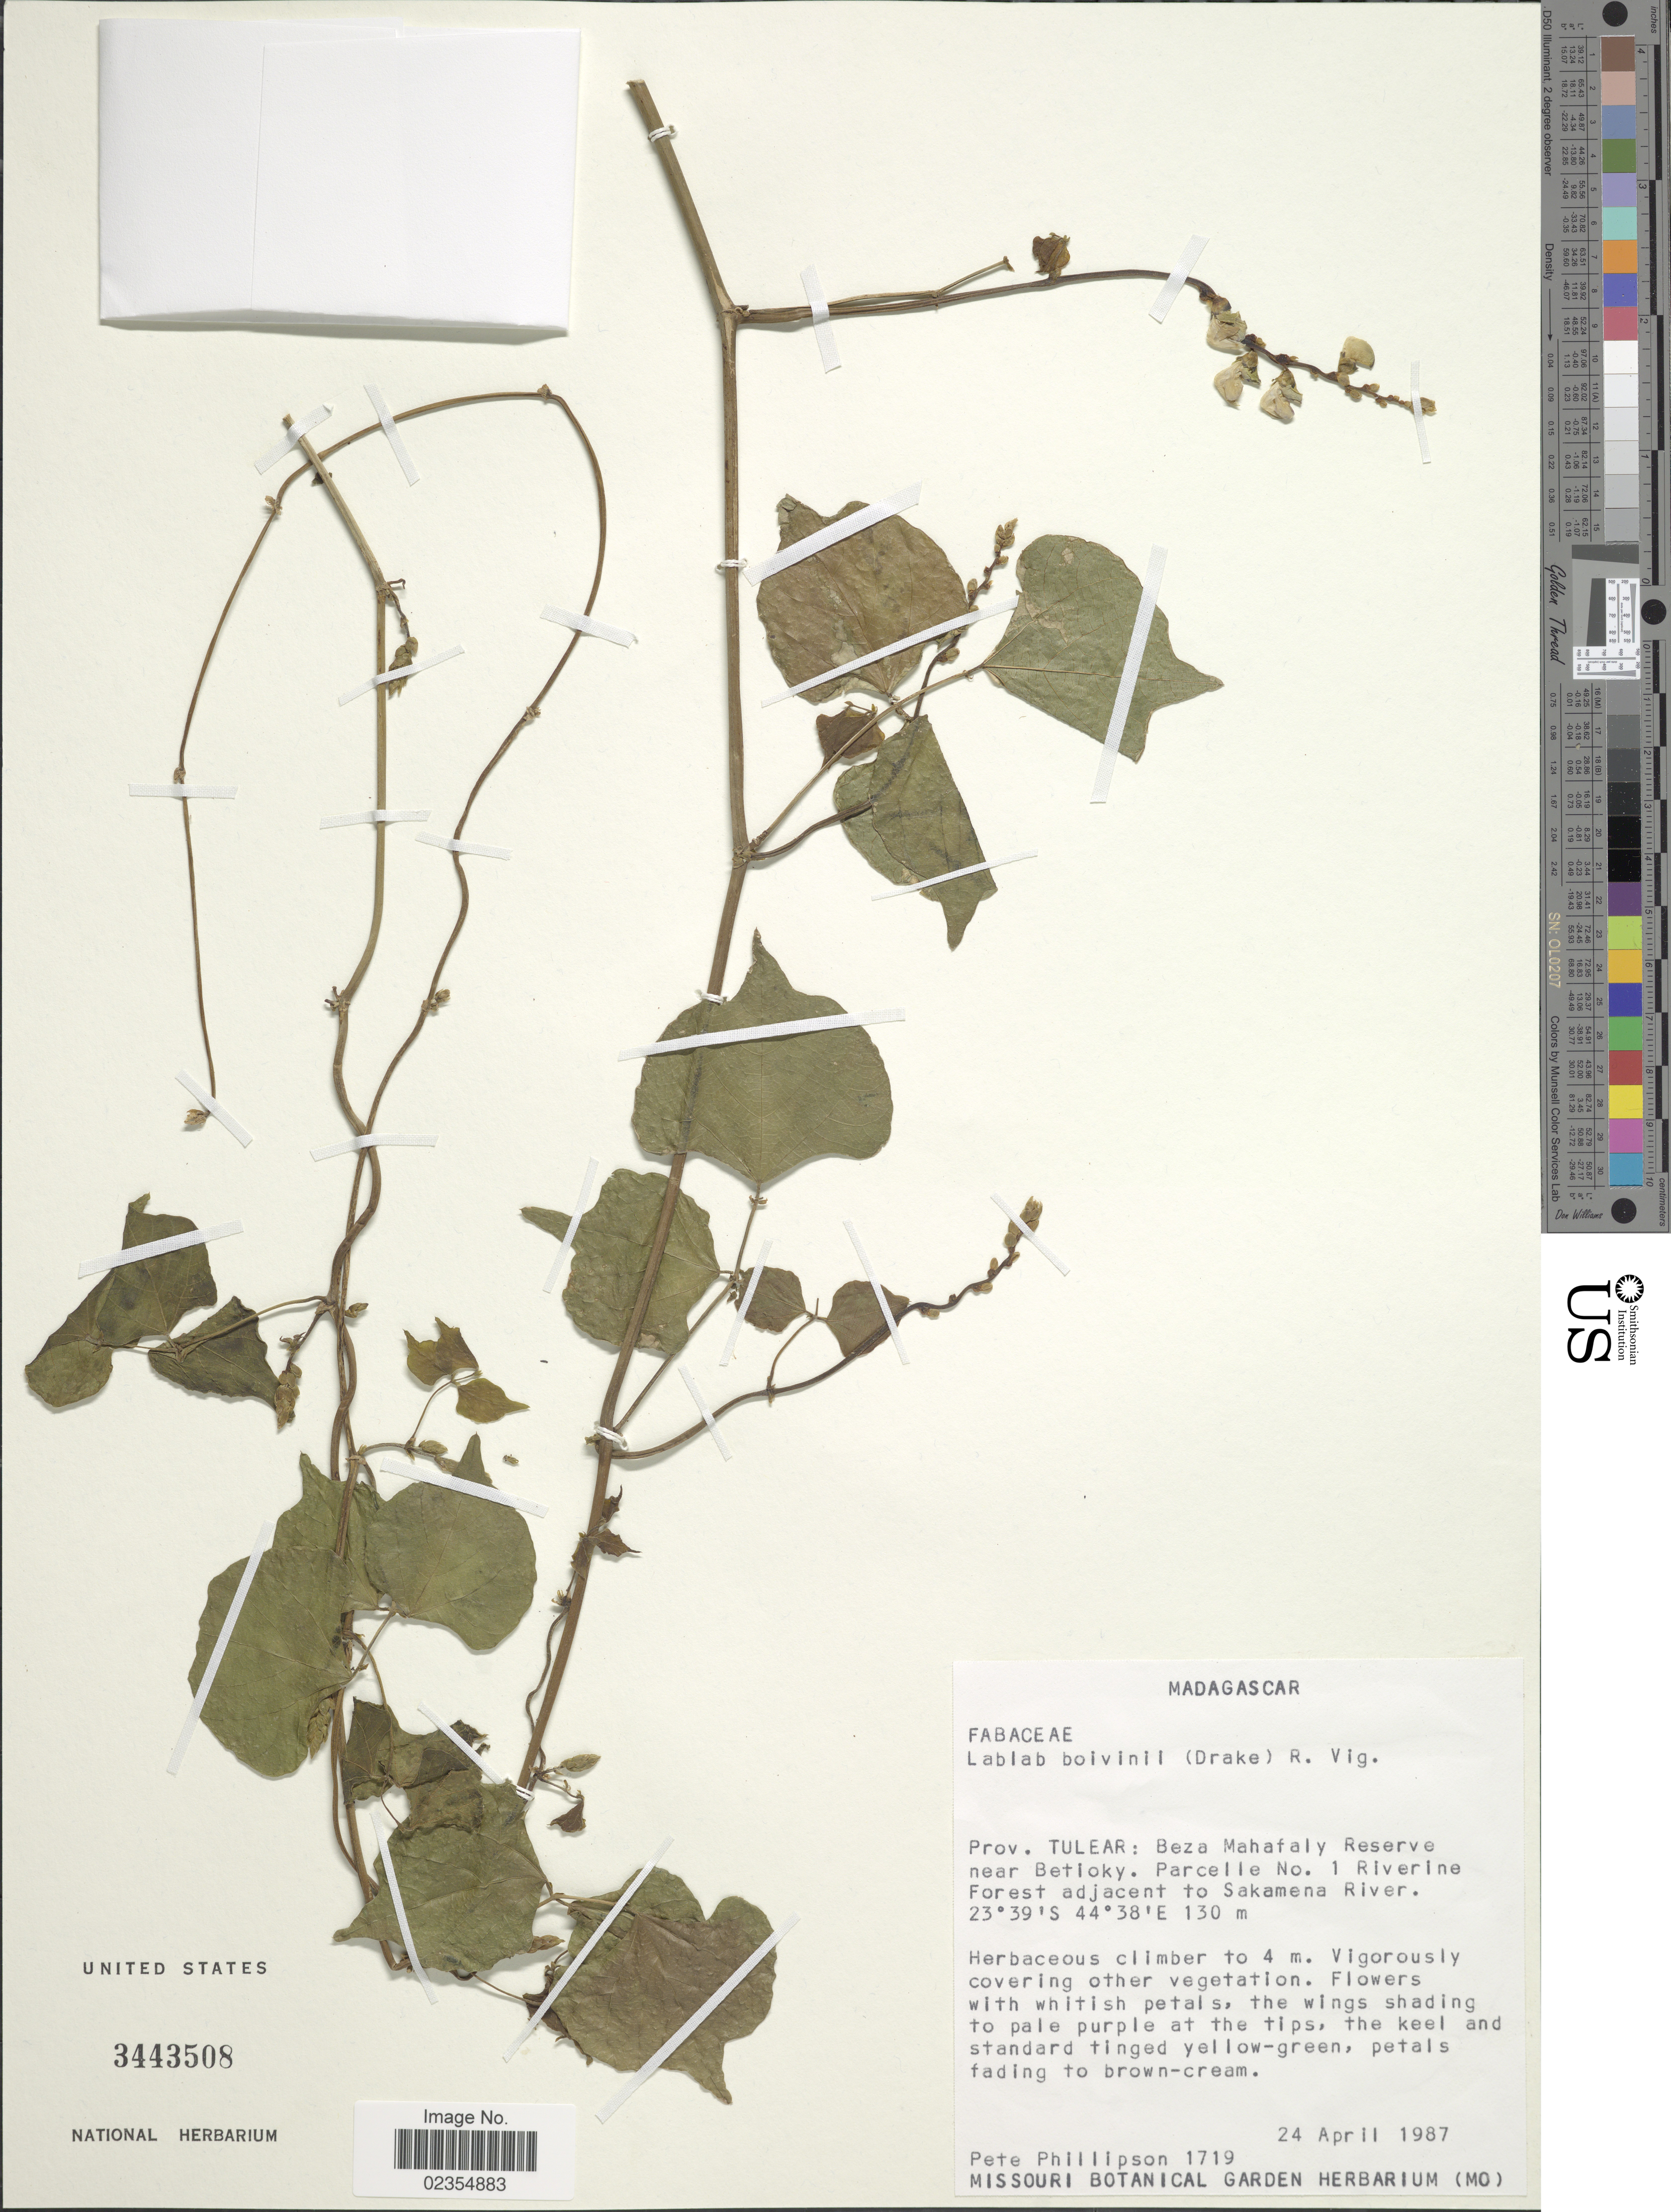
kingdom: Plantae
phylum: Tracheophyta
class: Magnoliopsida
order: Fabales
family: Fabaceae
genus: Lablab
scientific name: Lablab boivinii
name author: R. Vig.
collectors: P. B. Phillipson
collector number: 1719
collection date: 1987-04-24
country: Madagascar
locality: Prov. Tulear: Beza Mahafaly Reserve near Betioky, Parcelle No. 1 Riverine Forest adjacent to Sakamena River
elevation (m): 130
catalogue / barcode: US 3443508